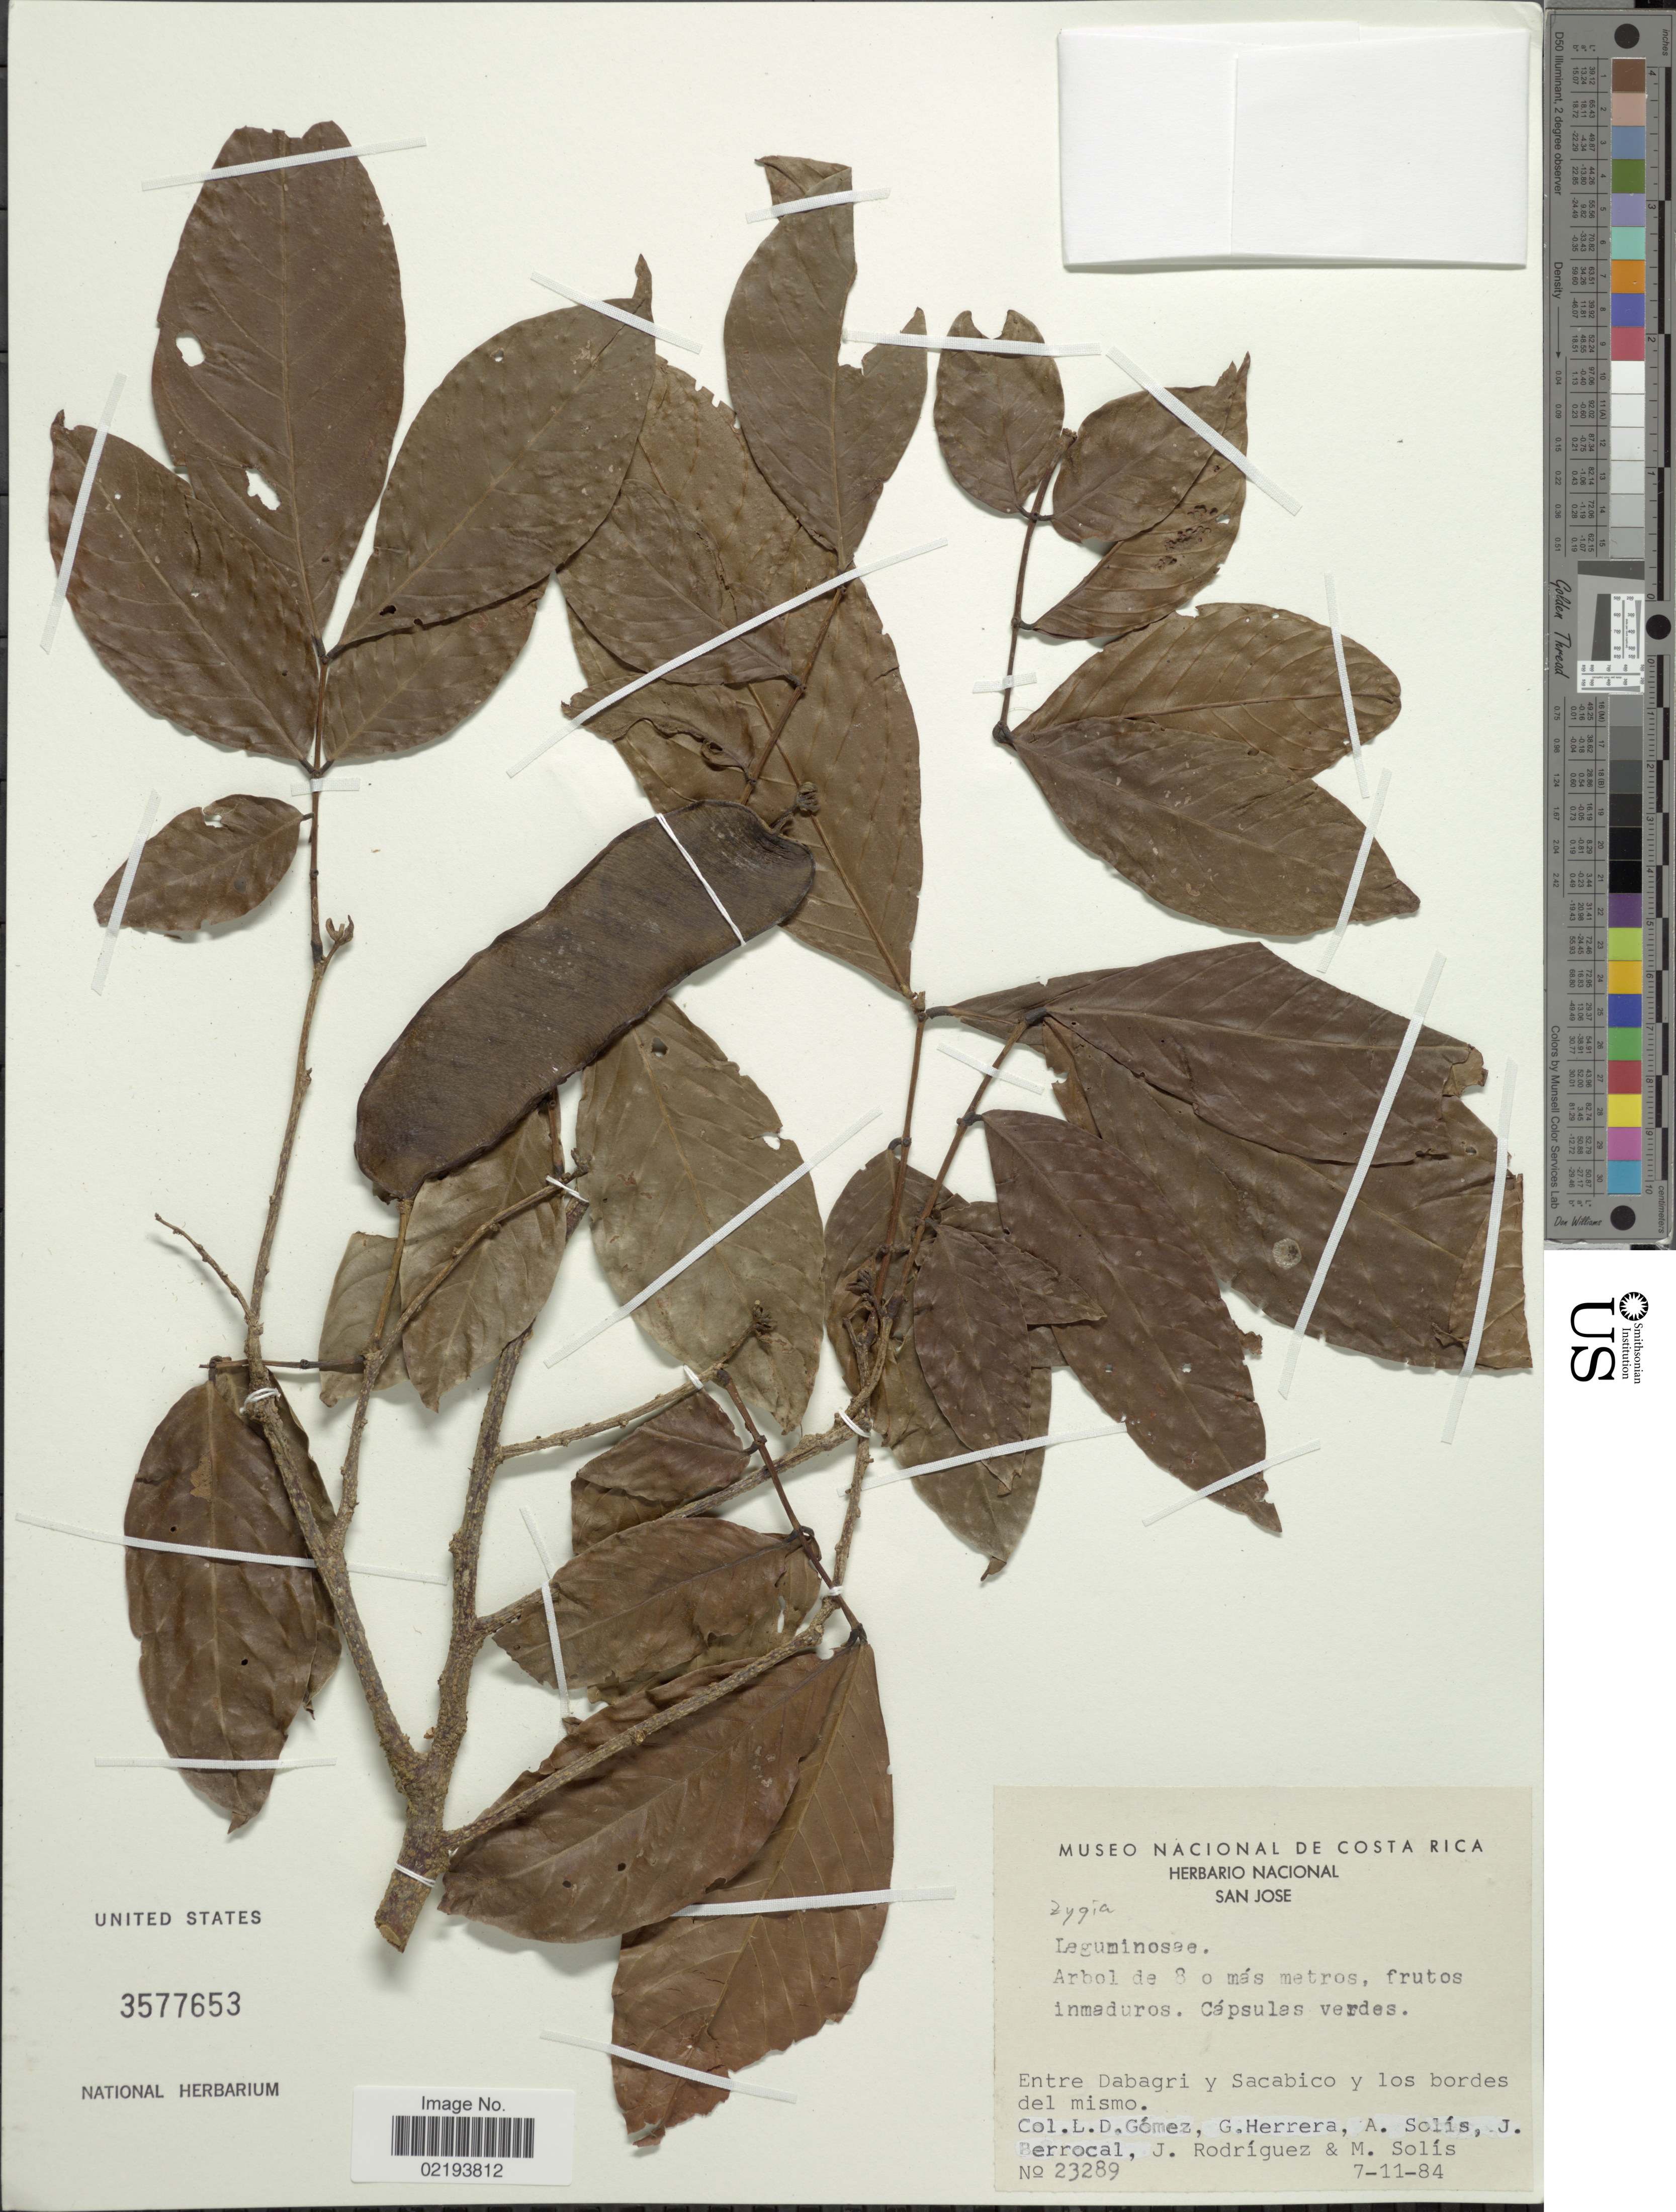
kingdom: Plantae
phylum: Tracheophyta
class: Magnoliopsida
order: Fabales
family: Fabaceae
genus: Zygia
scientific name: Zygia sp.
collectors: L. Gomez, G. Herrera, A. Solis, J. Berrocal & et al.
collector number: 23289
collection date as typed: Transcribed d/m/y: 7/11/84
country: Costa Rica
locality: Entre Dabagri y Sacabico y los bordes del mismo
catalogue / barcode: US 3577653